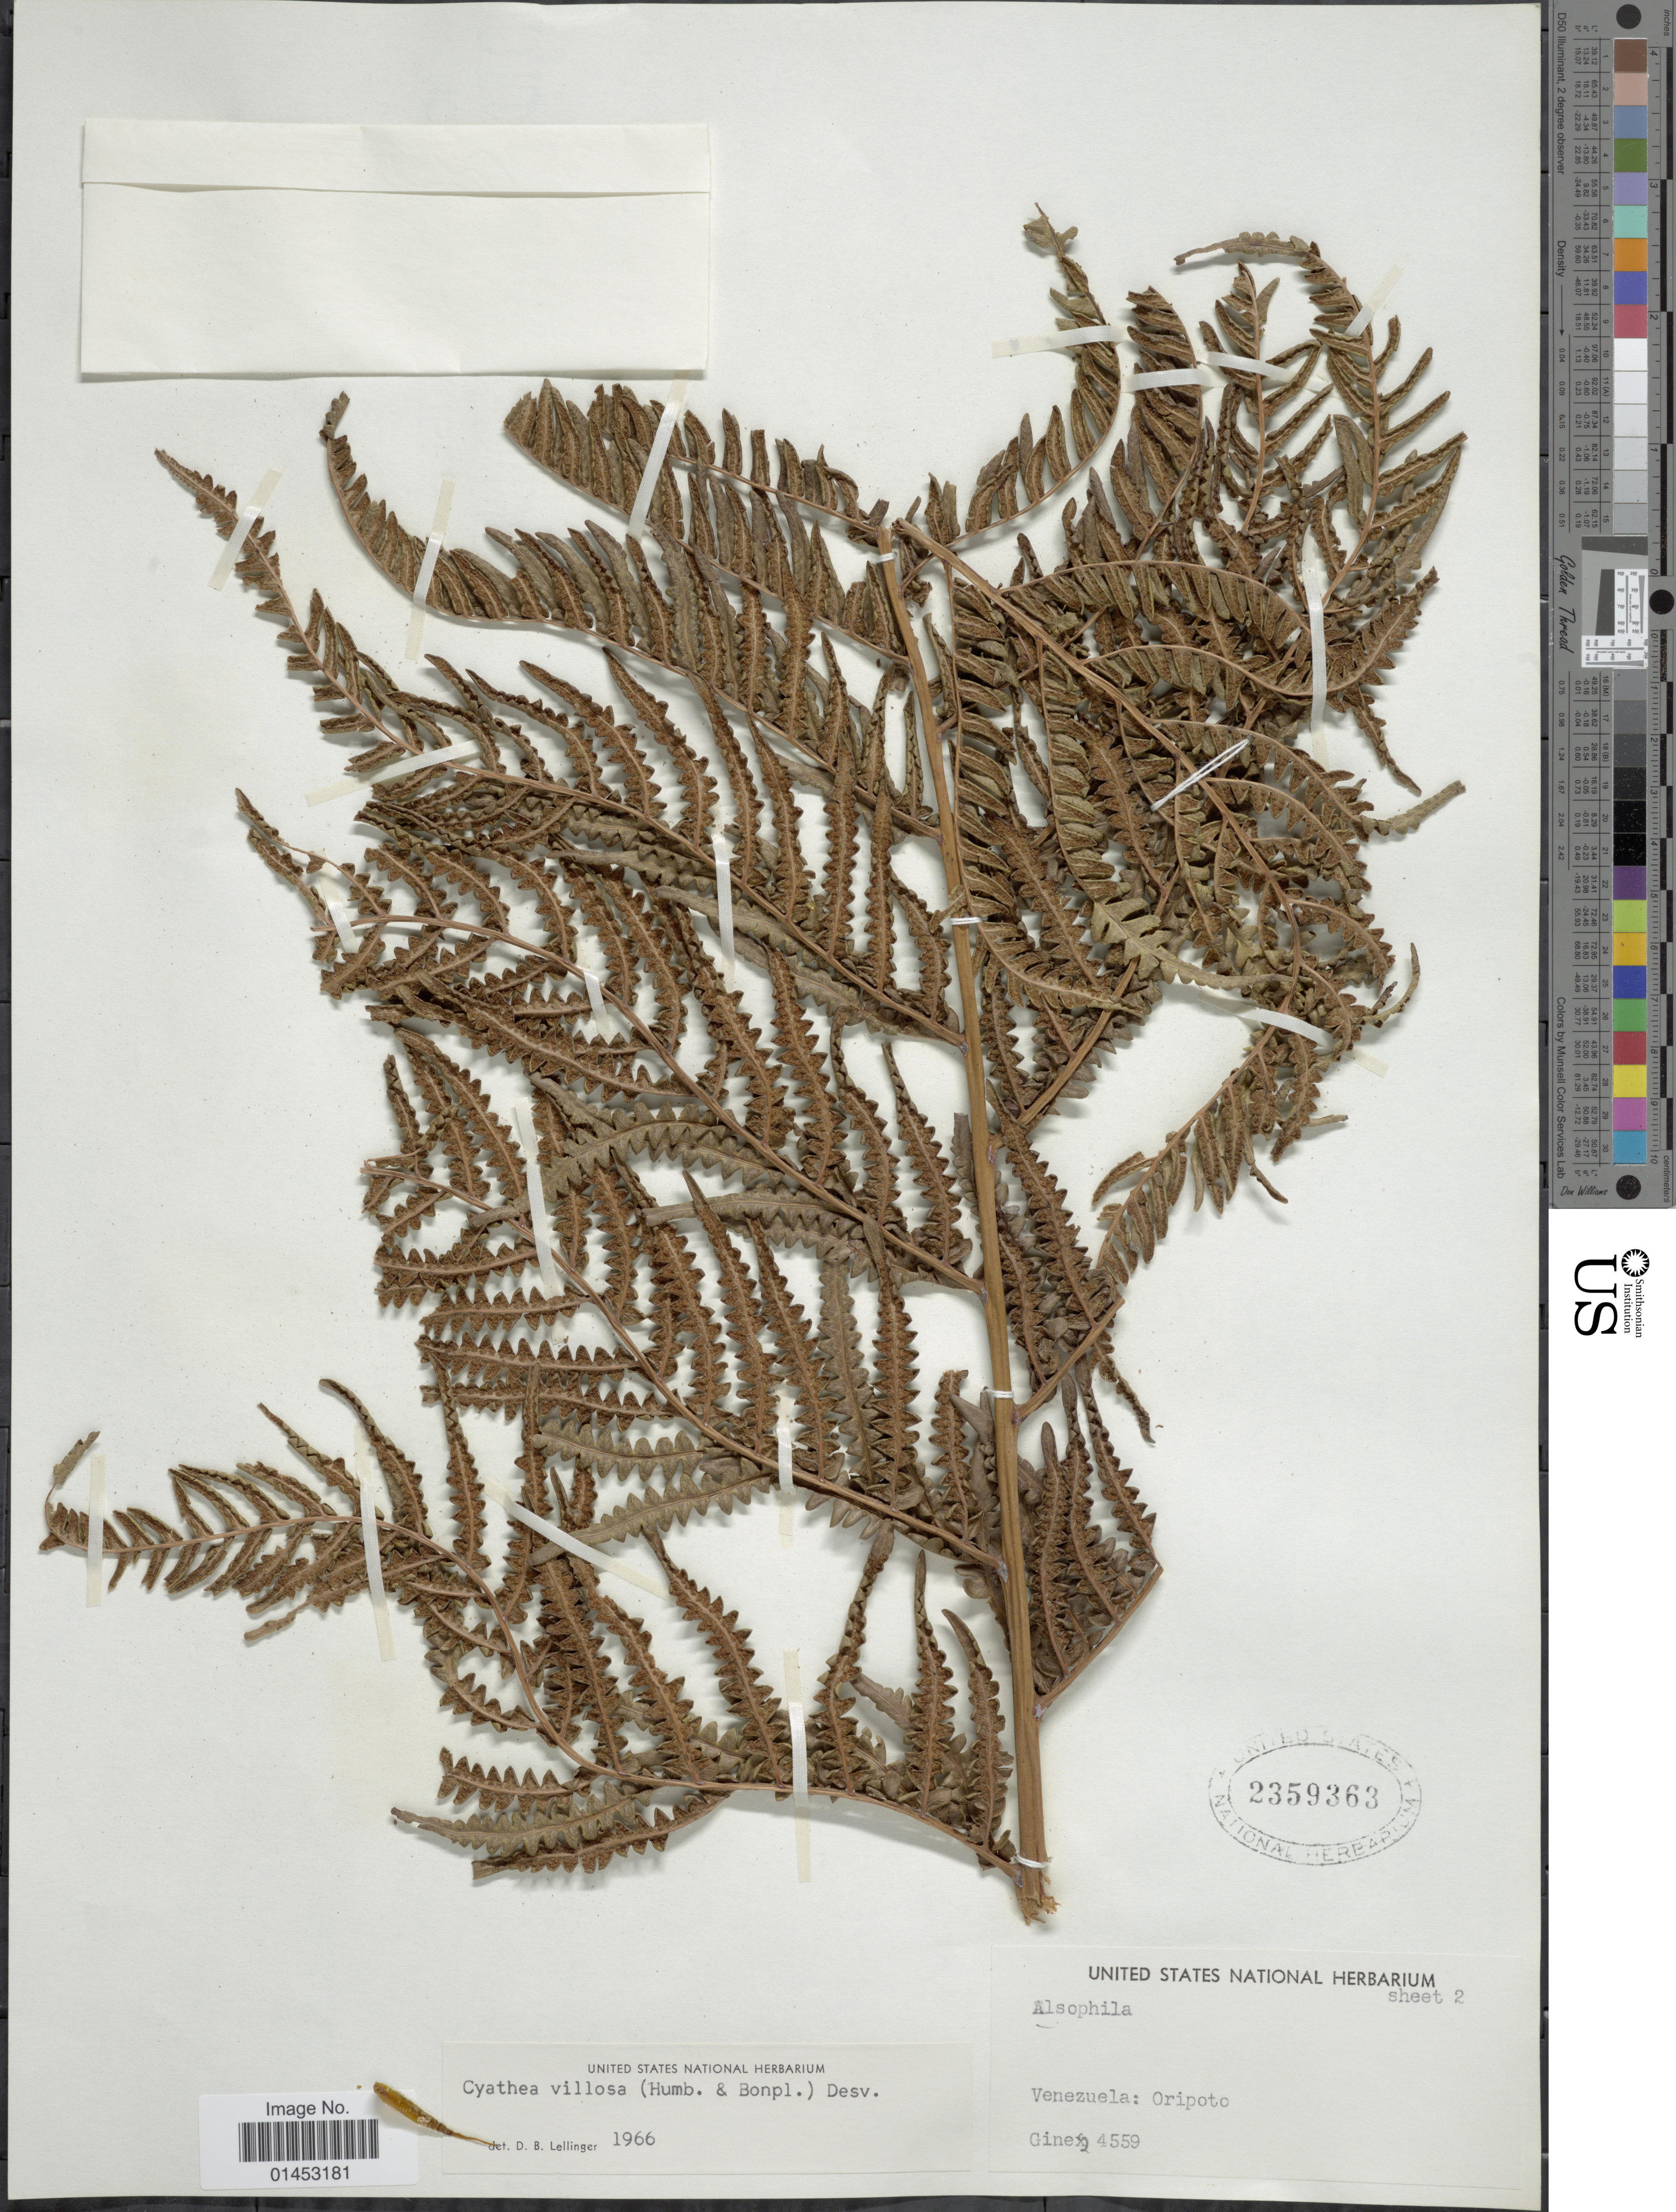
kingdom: Plantae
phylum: Tracheophyta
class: Polypodiopsida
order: Cyatheales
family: Cyatheaceae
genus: Cyathea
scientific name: Cyathea villosa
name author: Humb. & Bonpl. ex Willd.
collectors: Bro. Gines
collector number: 4559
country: Venezuela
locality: Venezuela: Oripoto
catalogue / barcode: US 2359363